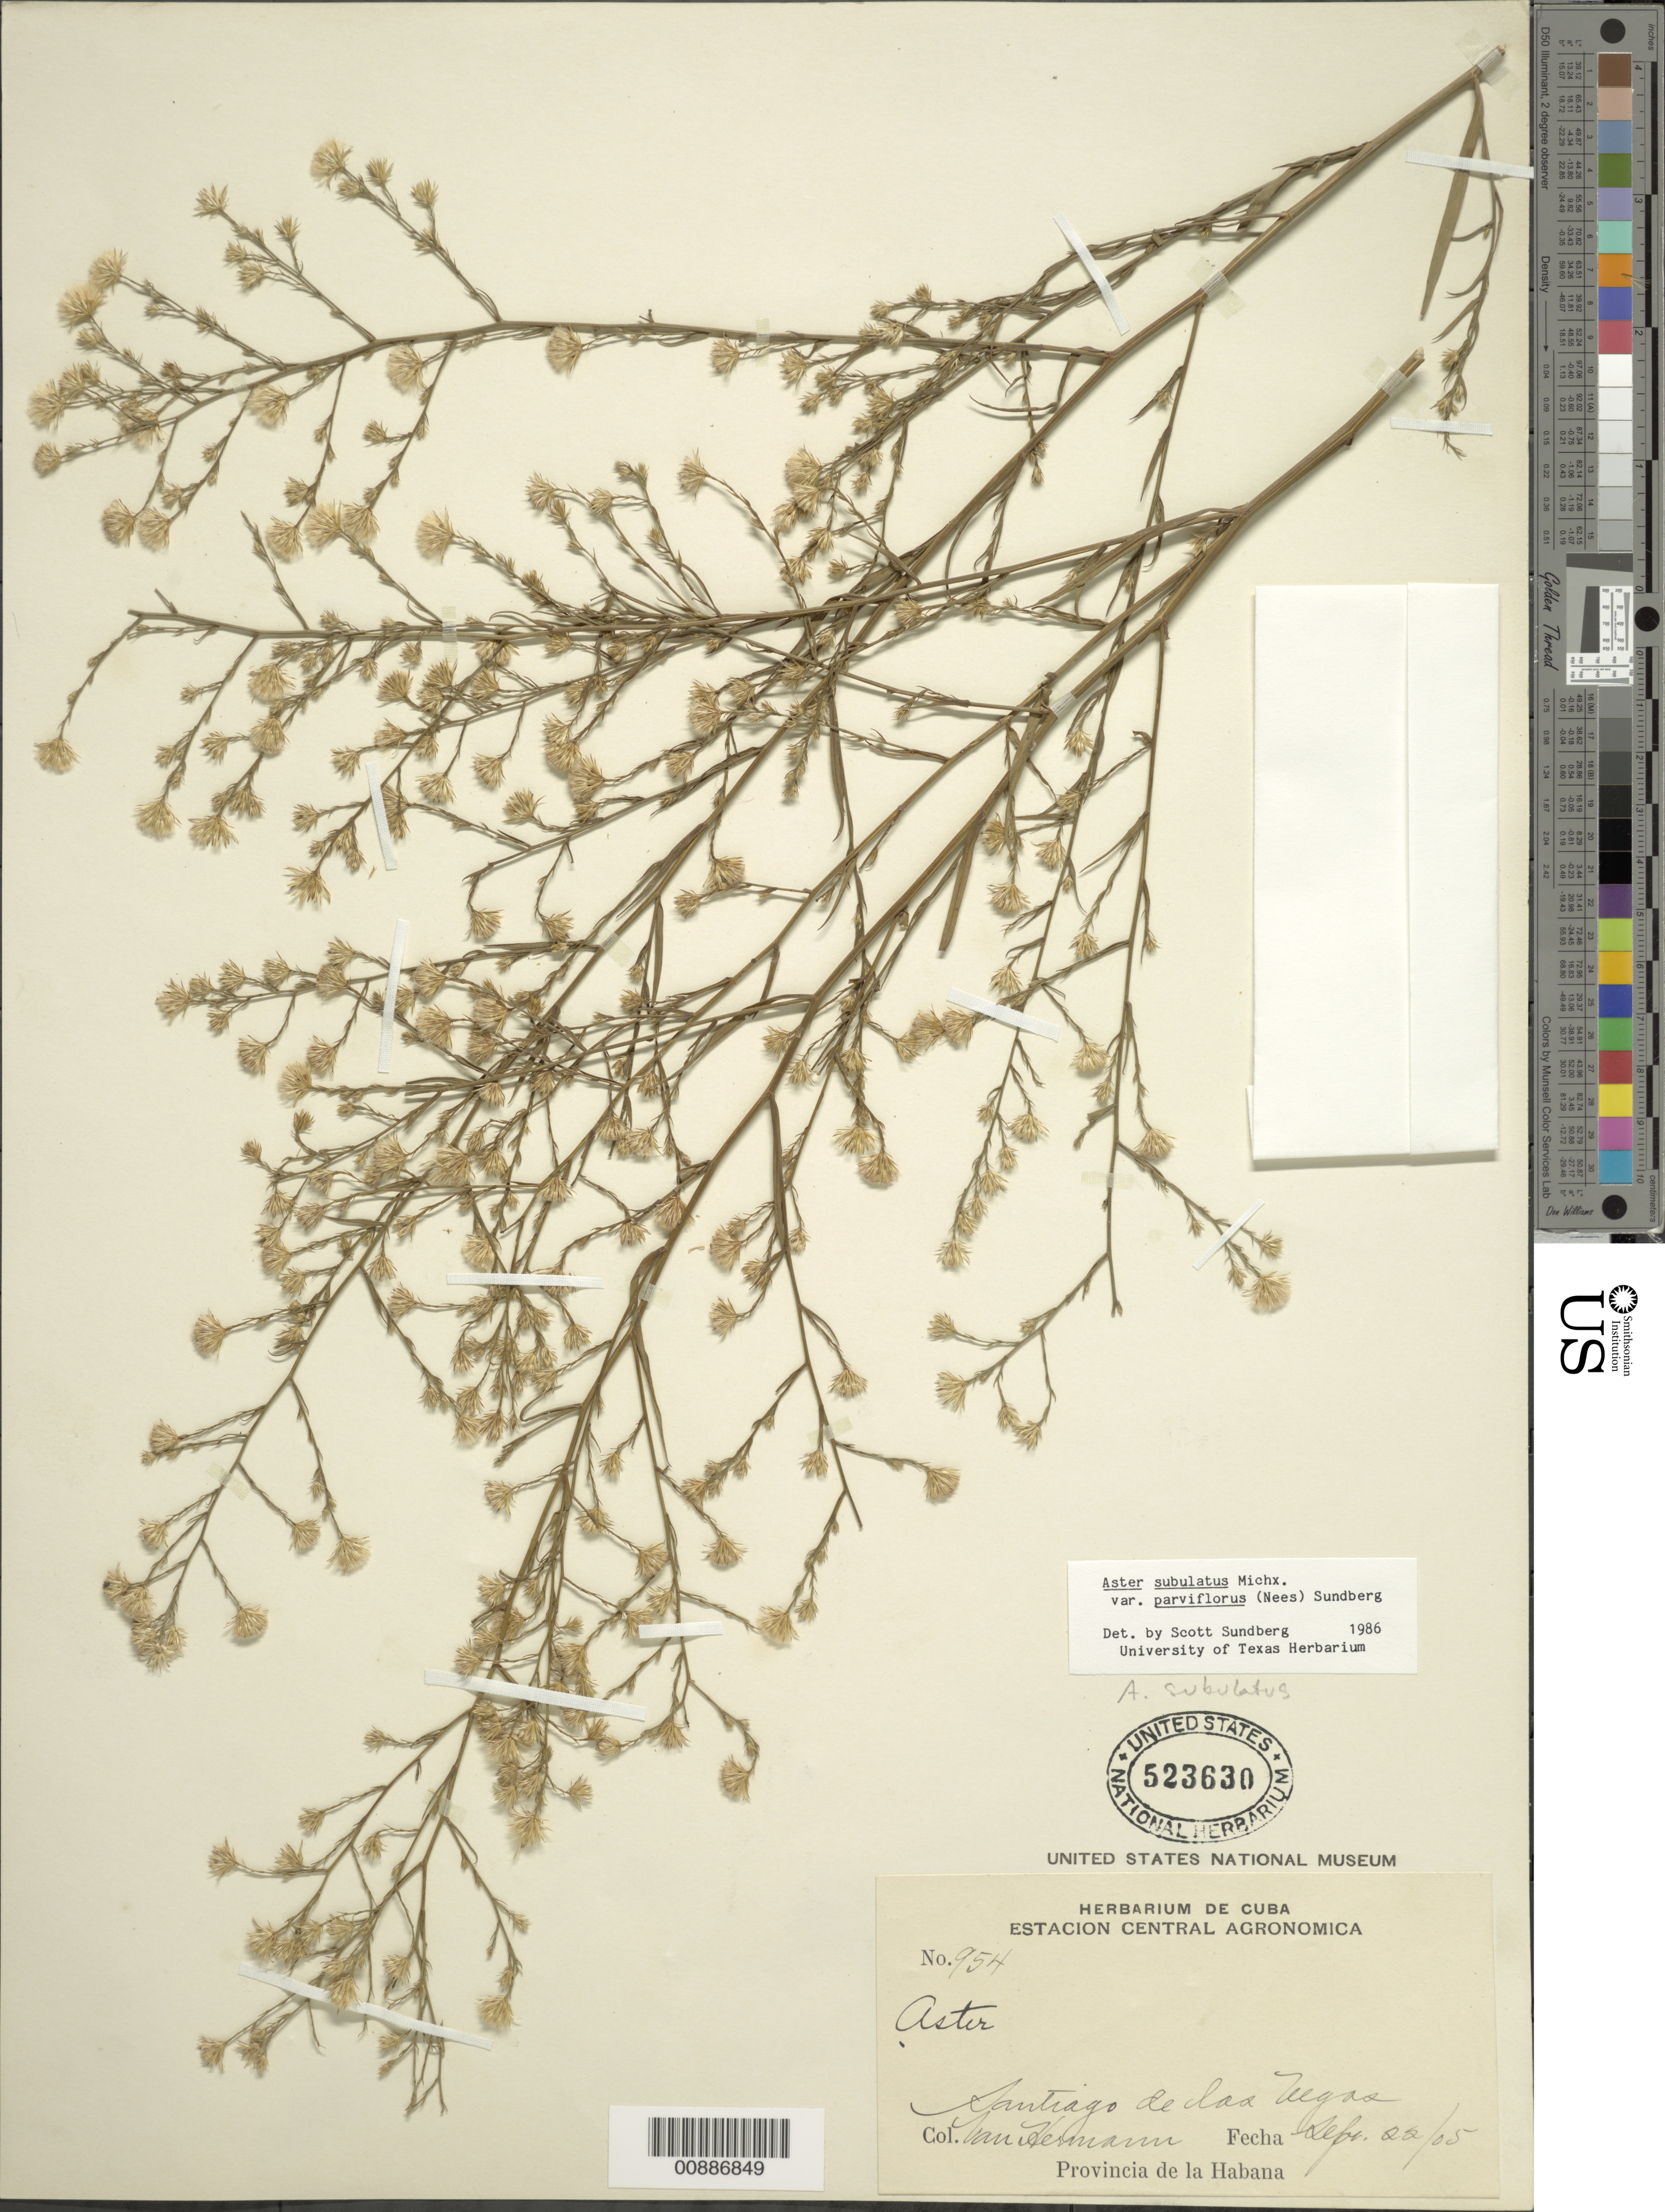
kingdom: Plantae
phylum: Tracheophyta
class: Magnoliopsida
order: Asterales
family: Asteraceae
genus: Symphyotrichum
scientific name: Symphyotrichum subulatum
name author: (Michx.) G.L. Nesom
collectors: H. A. Van Hermann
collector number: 954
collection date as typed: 22 Sep 1905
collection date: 1905-09-22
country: Cuba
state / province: La Habana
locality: Santiago de las Vegas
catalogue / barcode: US 523630